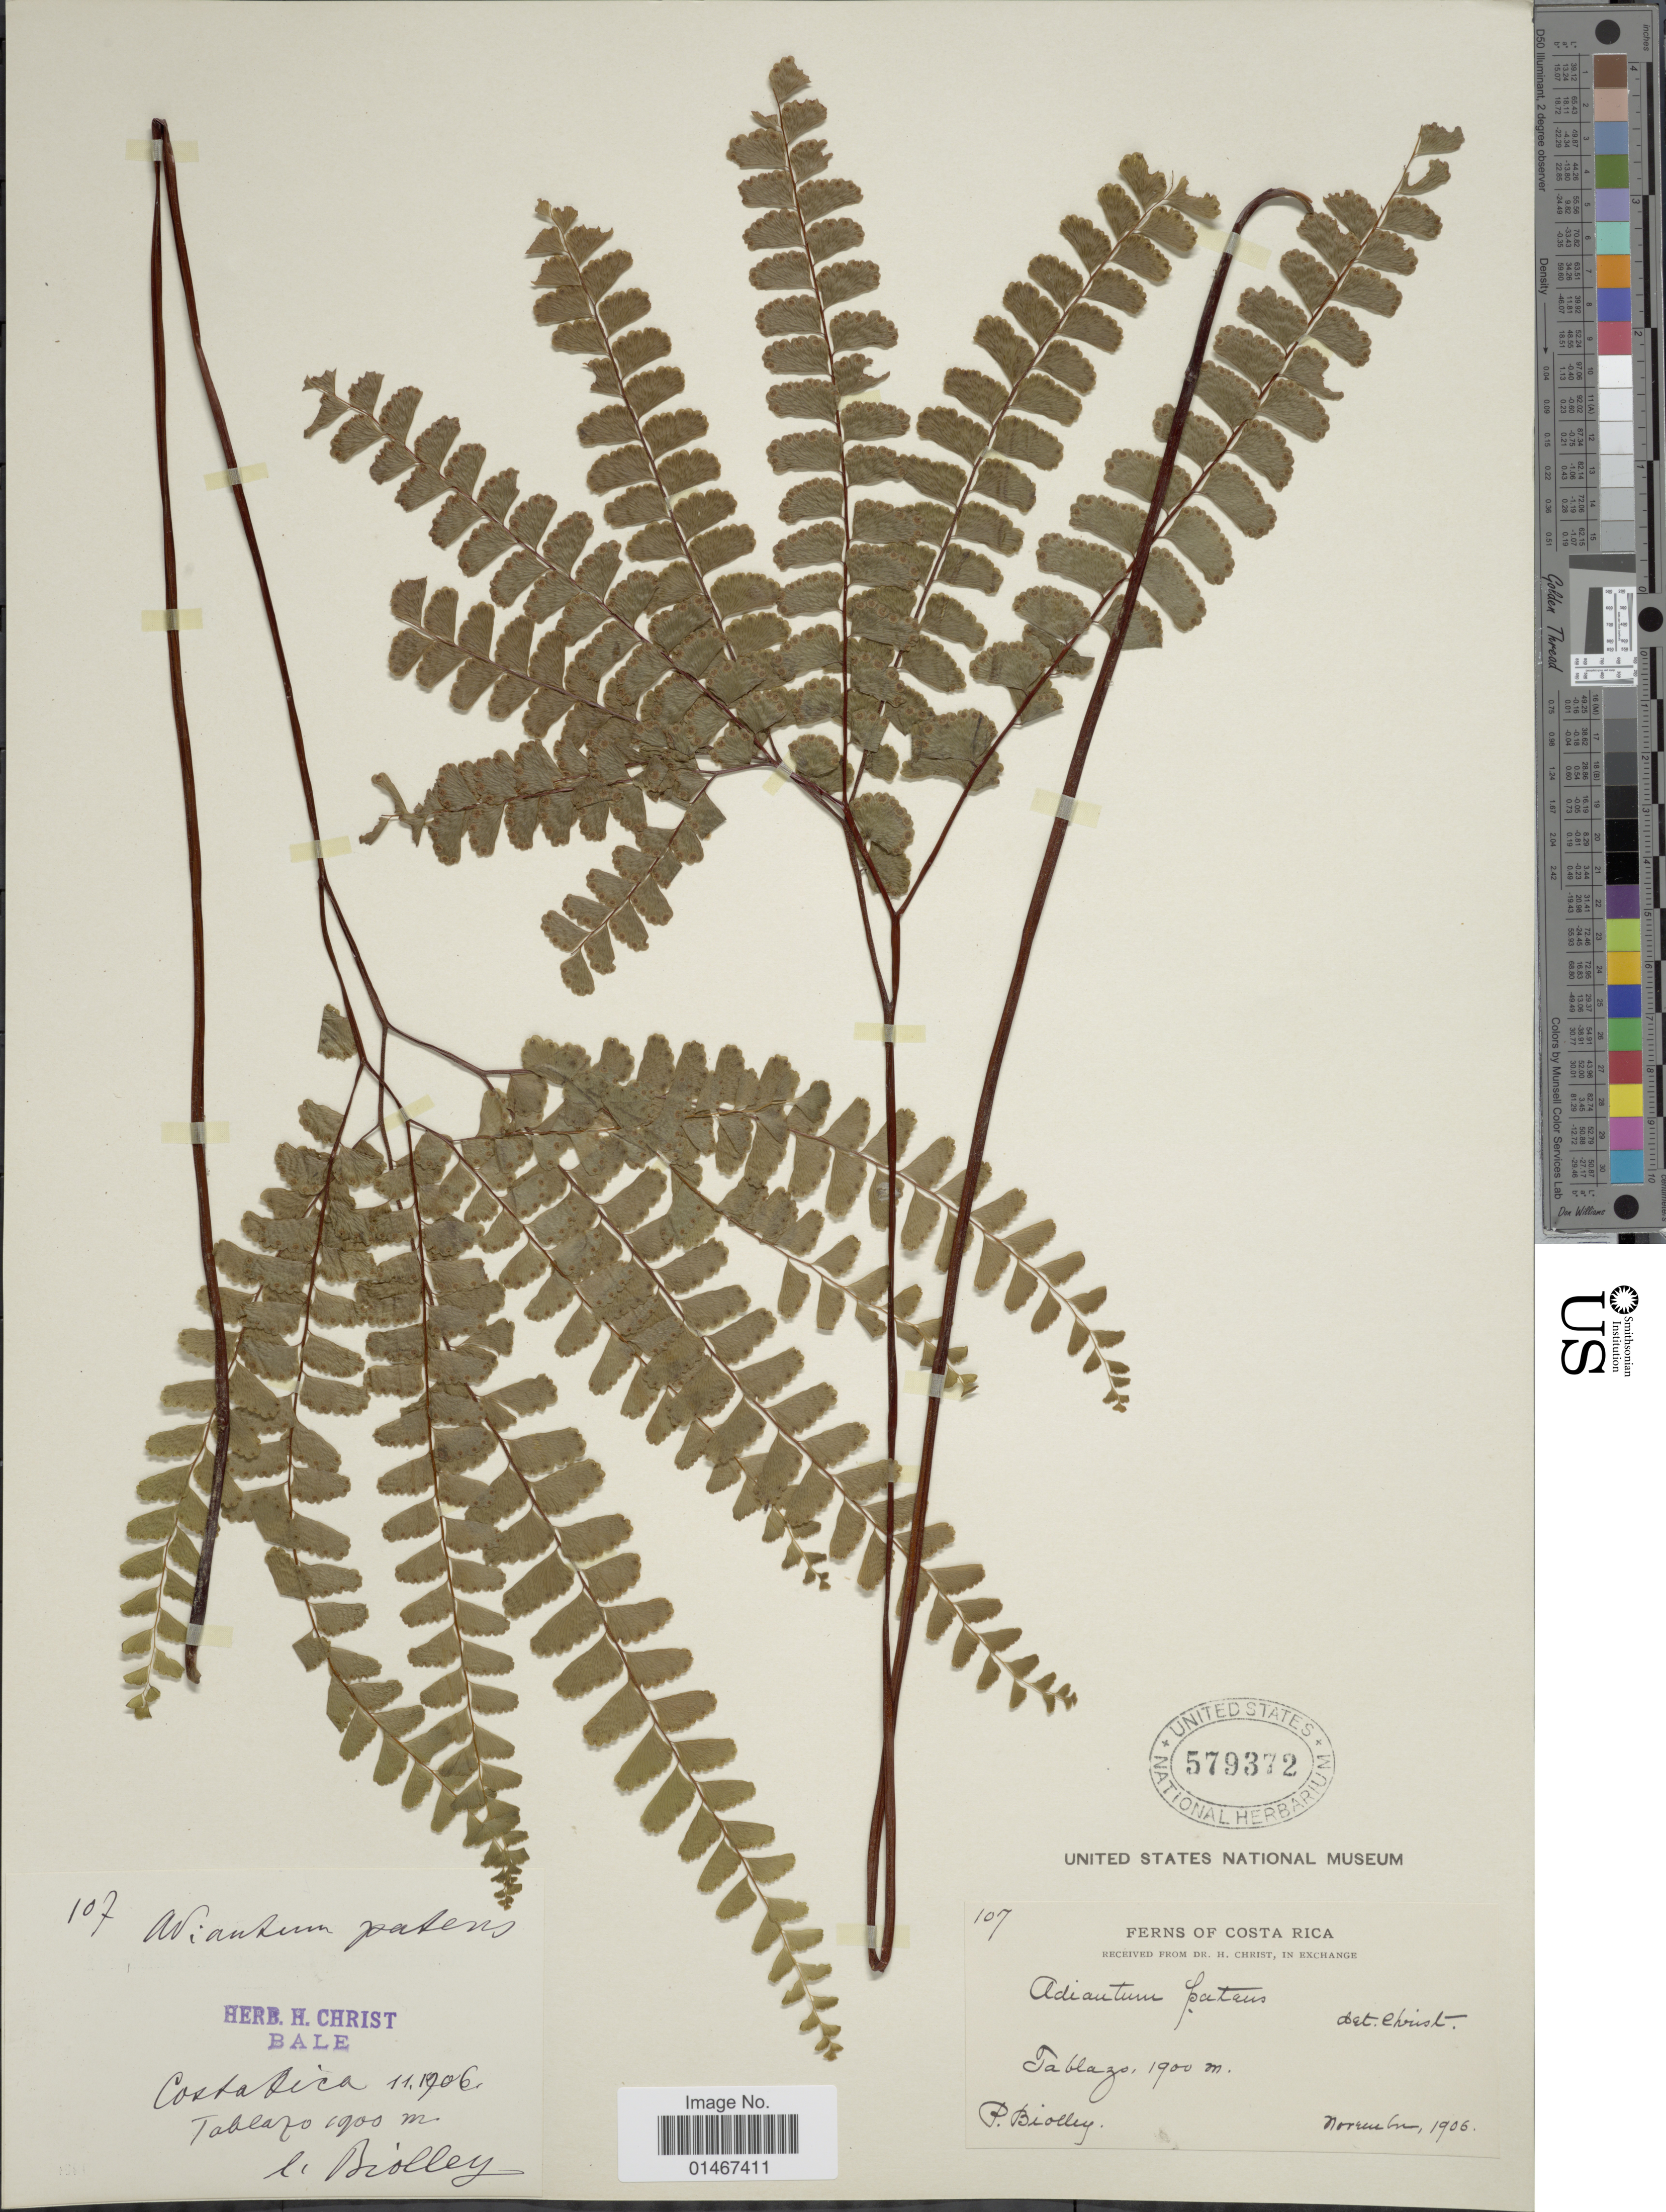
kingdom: Plantae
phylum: Tracheophyta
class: Polypodiopsida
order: Polypodiales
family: Pteridaceae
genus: Adiantum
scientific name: Adiantum patens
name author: Willd.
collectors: P. Biolley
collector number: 107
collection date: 1906-11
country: Costa Rica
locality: Tablazo.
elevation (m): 1900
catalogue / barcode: US 579372